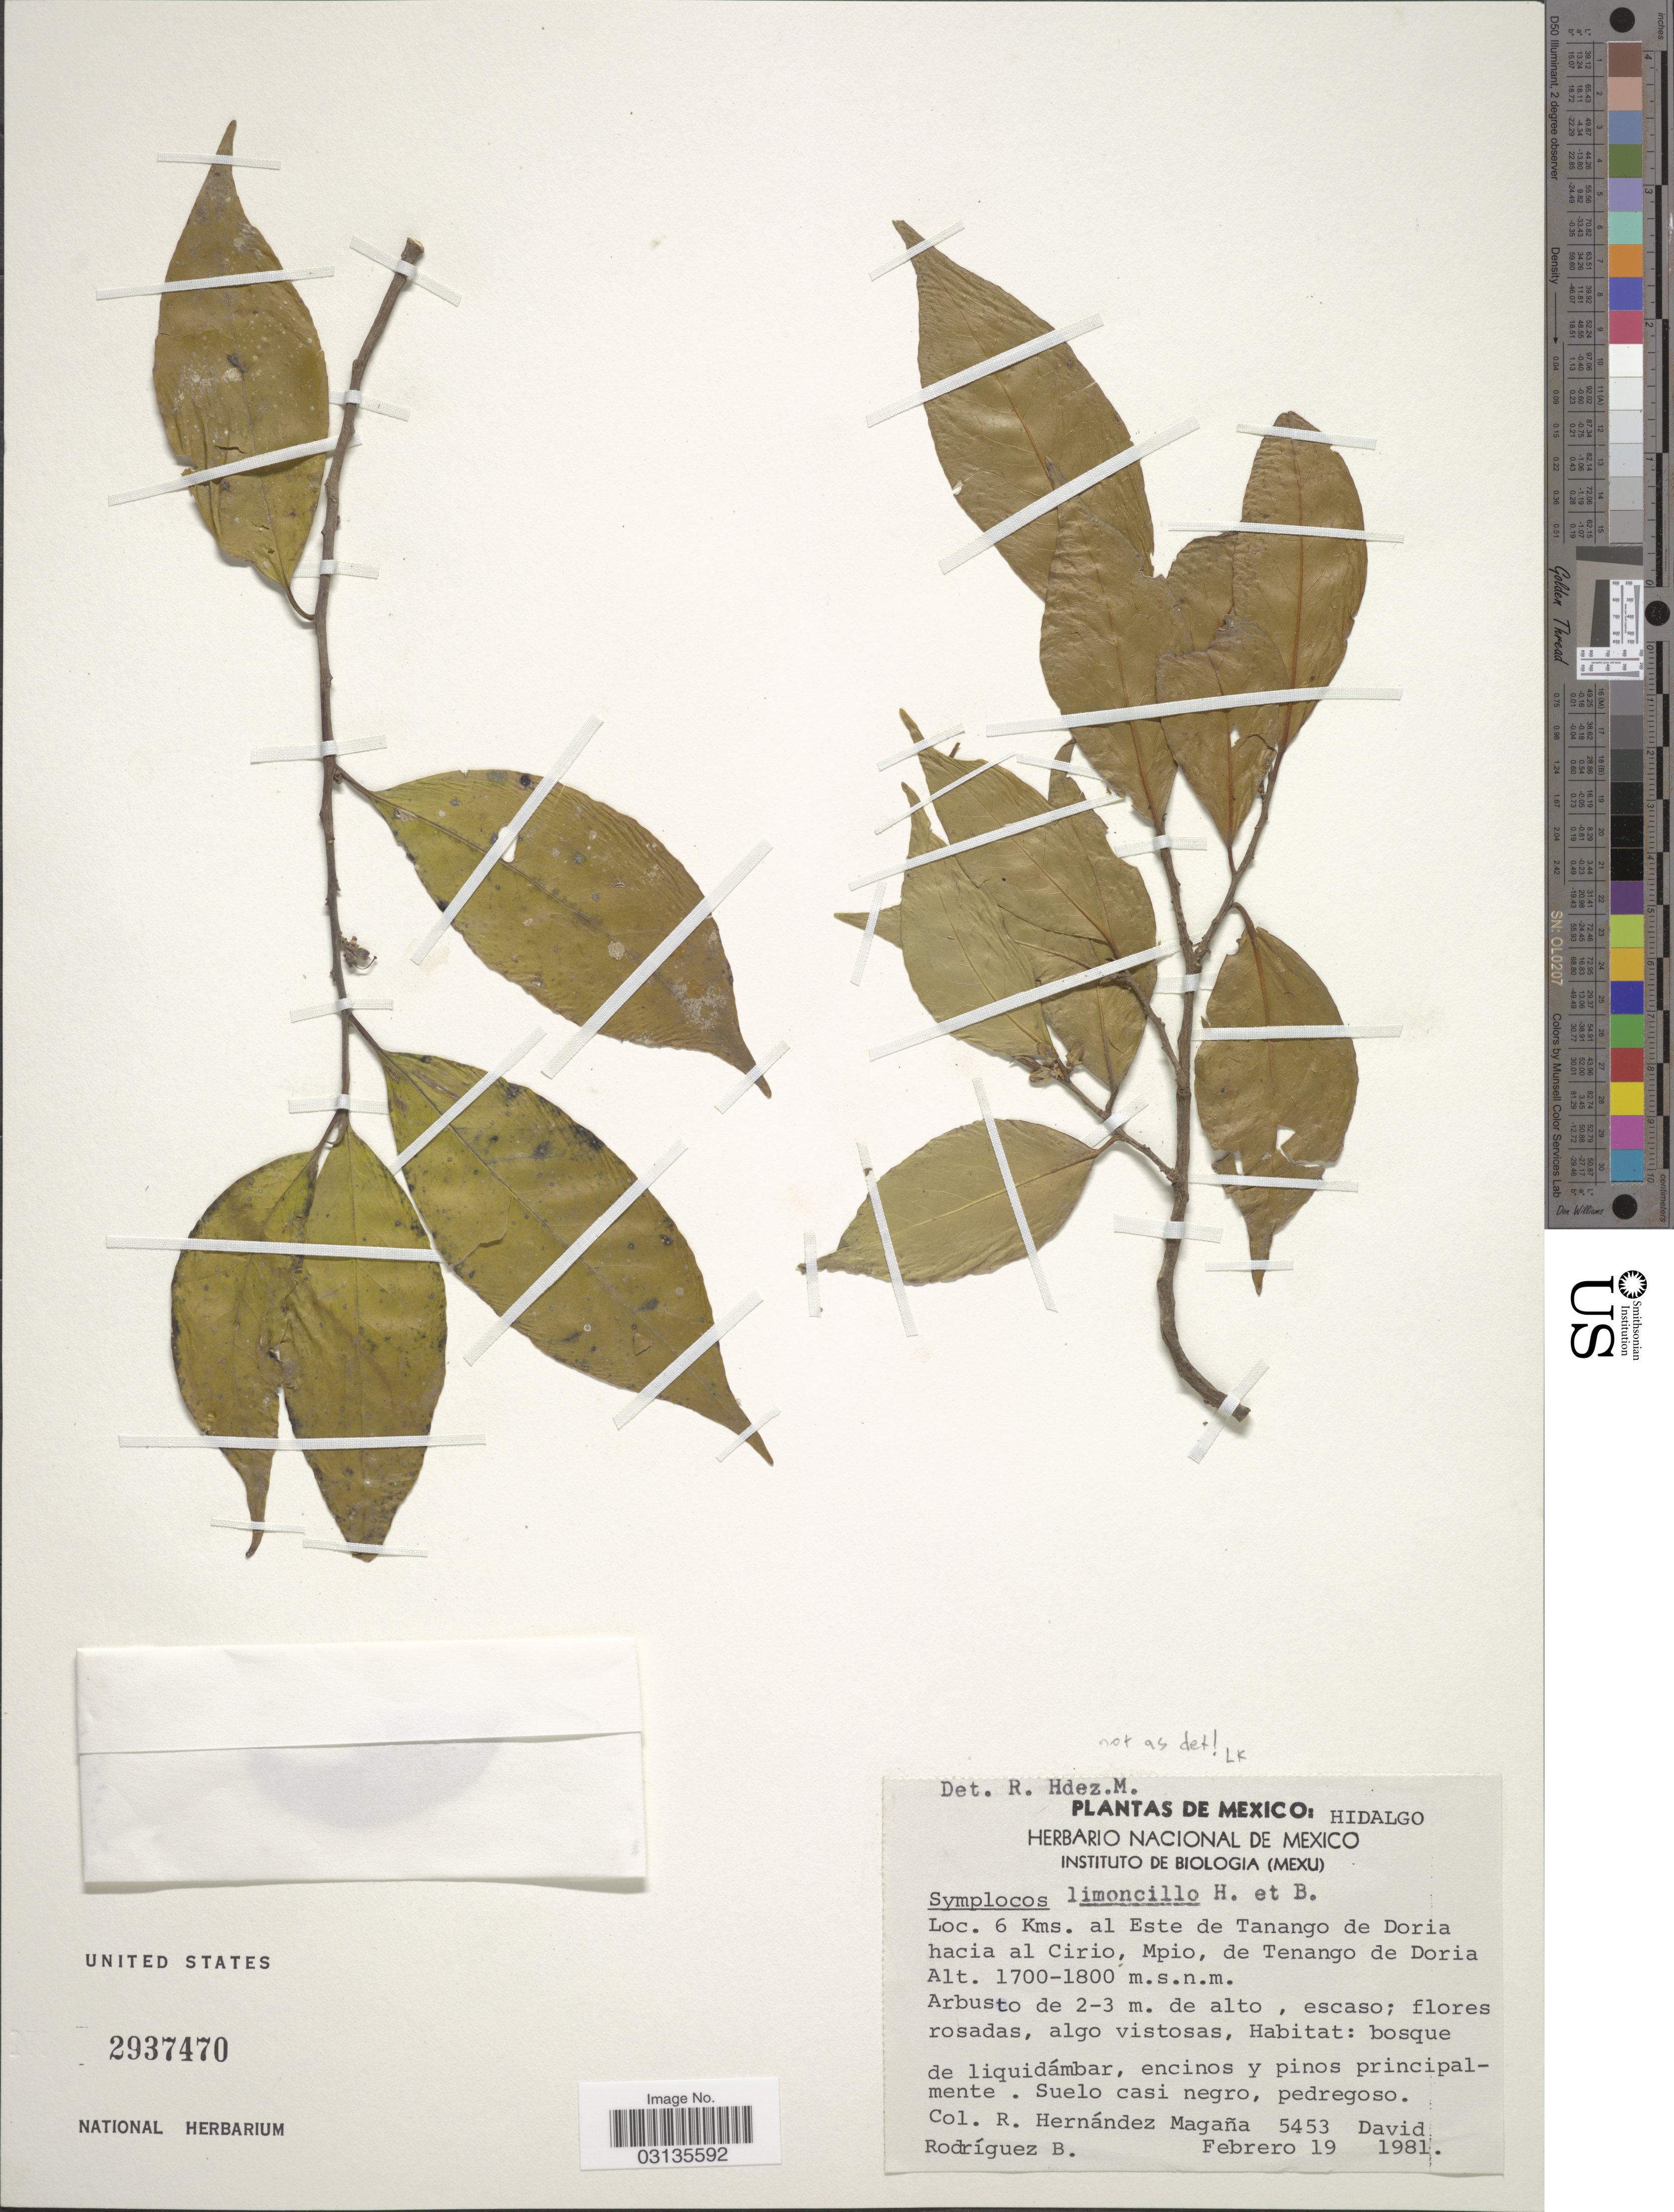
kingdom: Plantae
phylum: Tracheophyta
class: Magnoliopsida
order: Ericales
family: Symplocaceae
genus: Symplocos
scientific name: Symplocos sp.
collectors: R. Hernández-M. & D. Rodríguez B.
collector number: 5453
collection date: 1981-02-19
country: Mexico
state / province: Hidalgo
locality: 6 Kms. al Este de Tanango de Doria hacia al Cirio, Mpio, de Tenango de Doria.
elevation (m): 1700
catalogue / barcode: US 2937470